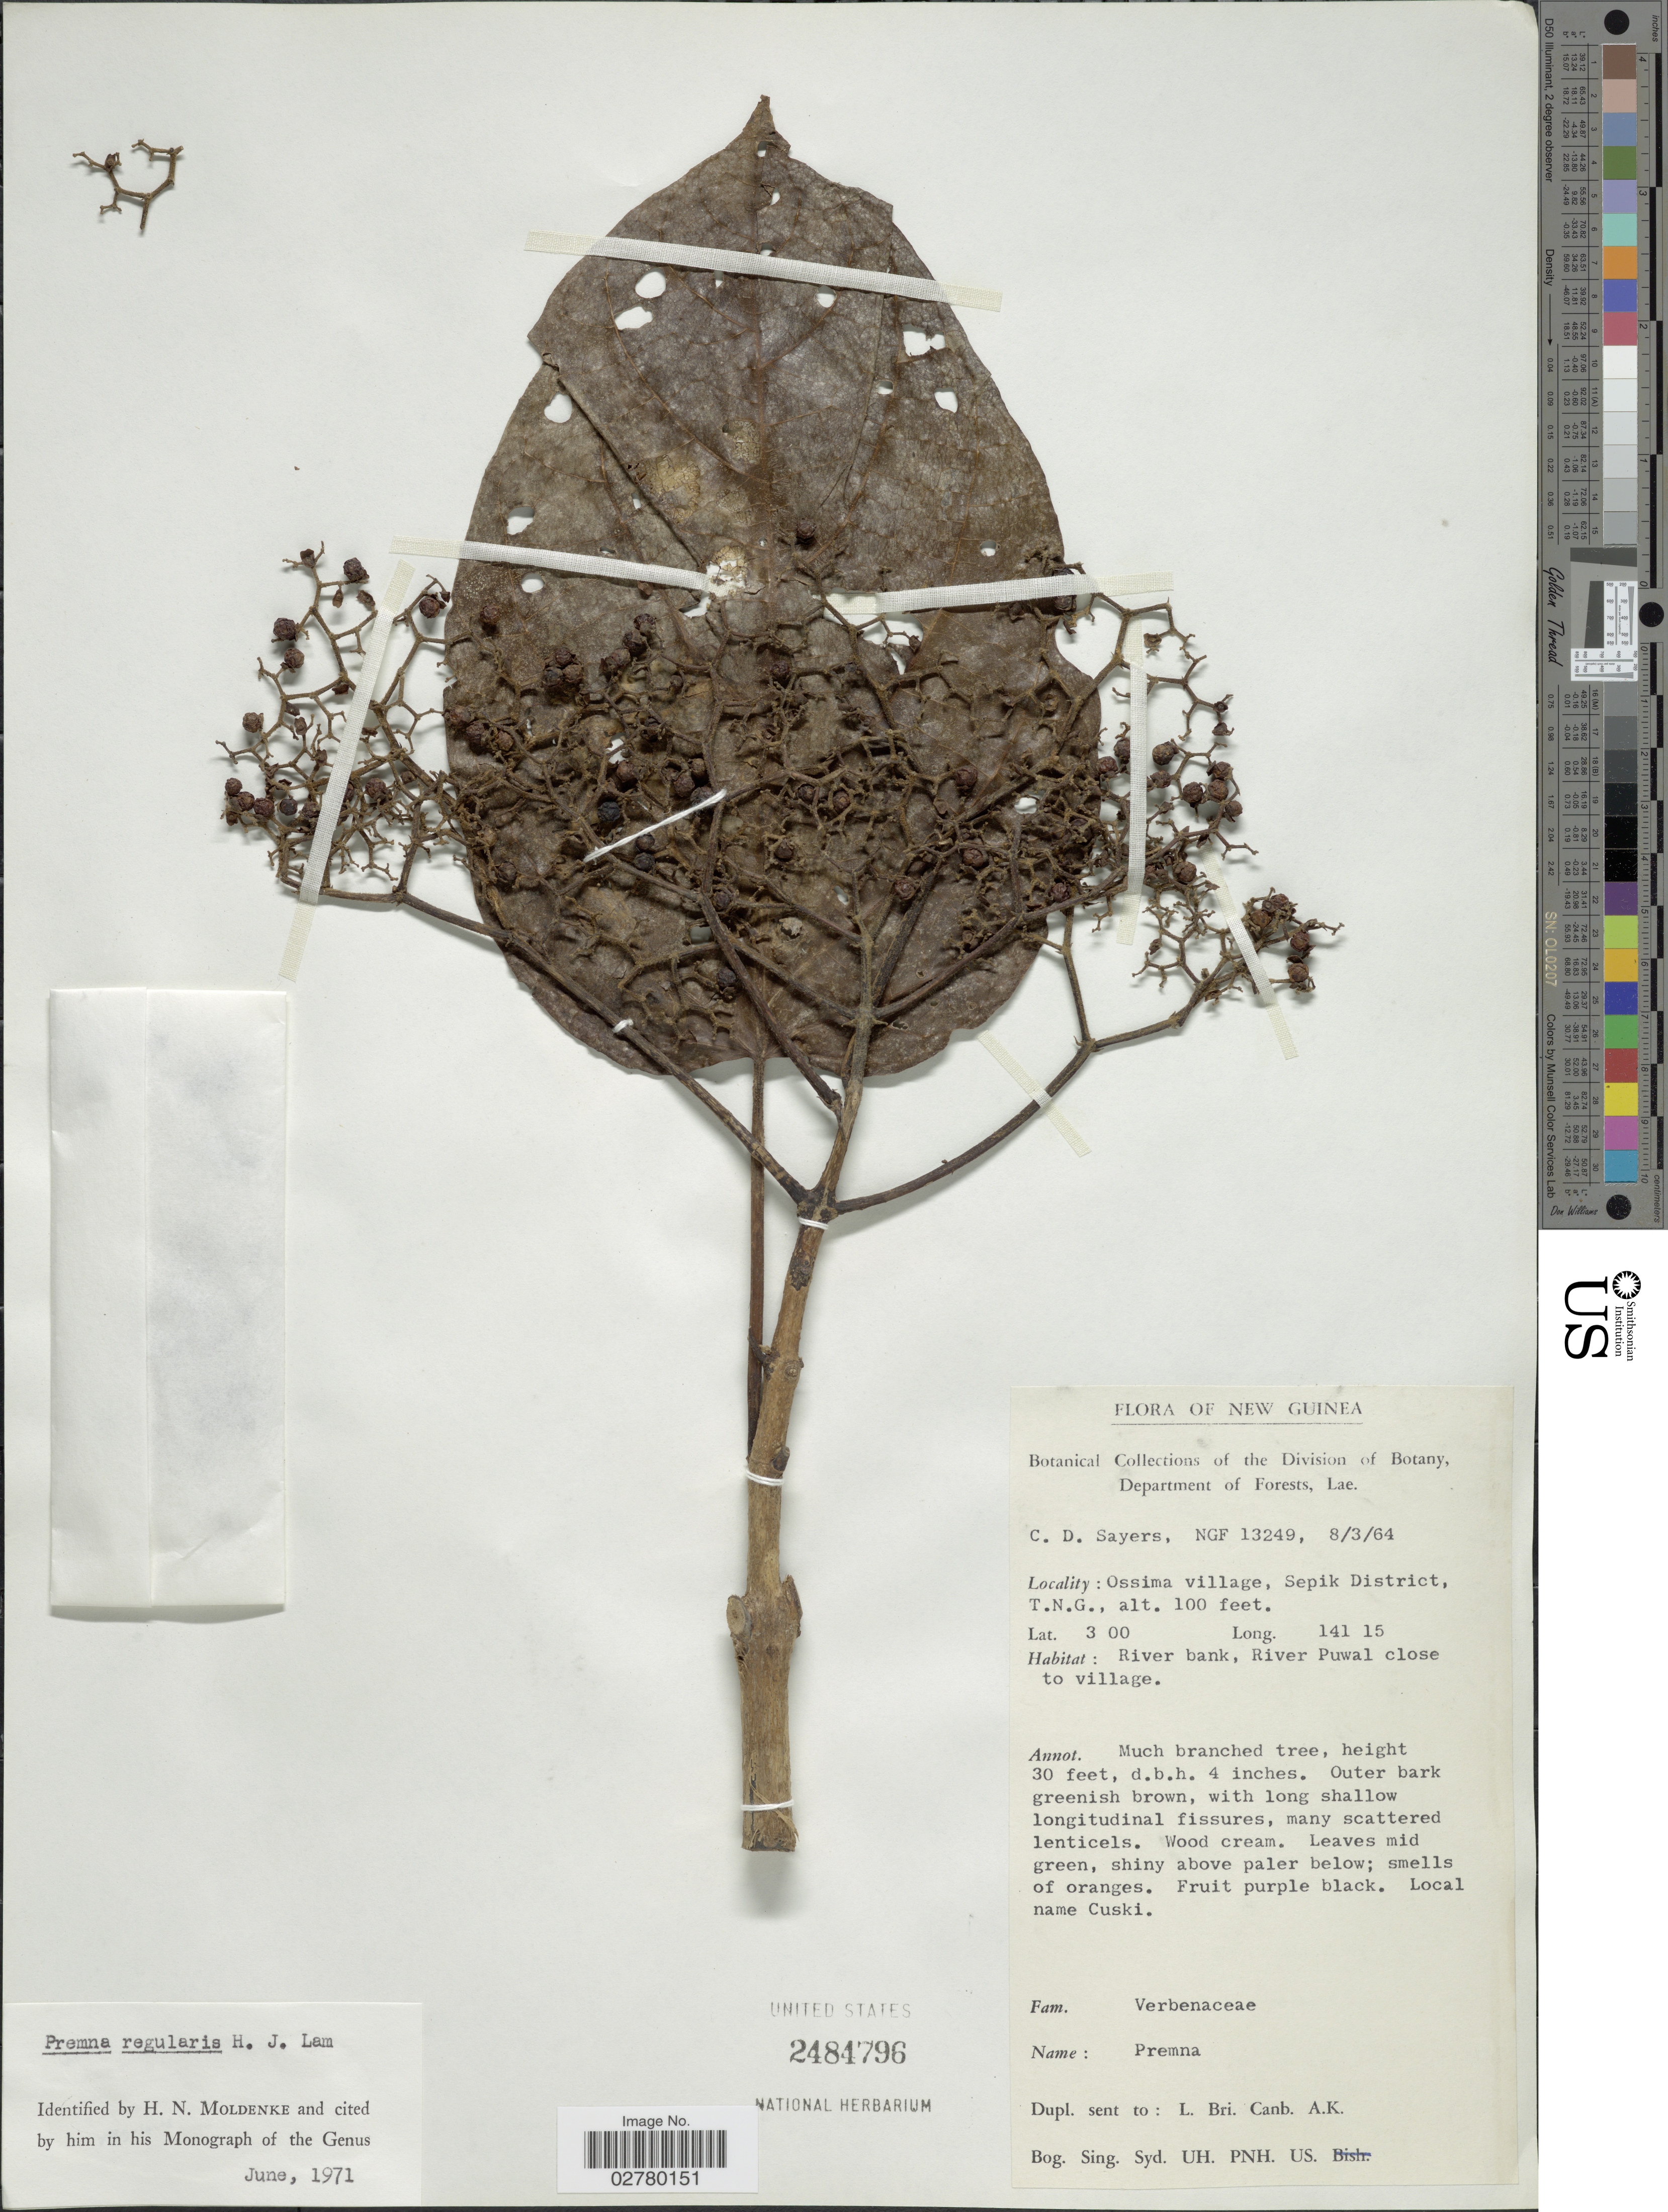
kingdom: Plantae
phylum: Tracheophyta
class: Magnoliopsida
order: Lamiales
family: Lamiaceae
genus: Premna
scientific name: Premna regularis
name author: H.J. Lam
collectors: C. Sayers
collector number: NGF13249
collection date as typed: Transcribed d/m/y: 8/3/64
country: Papua New Guinea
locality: New Guinea. Ossima village, Sepik District, T.N.G.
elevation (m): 30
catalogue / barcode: US 2484796